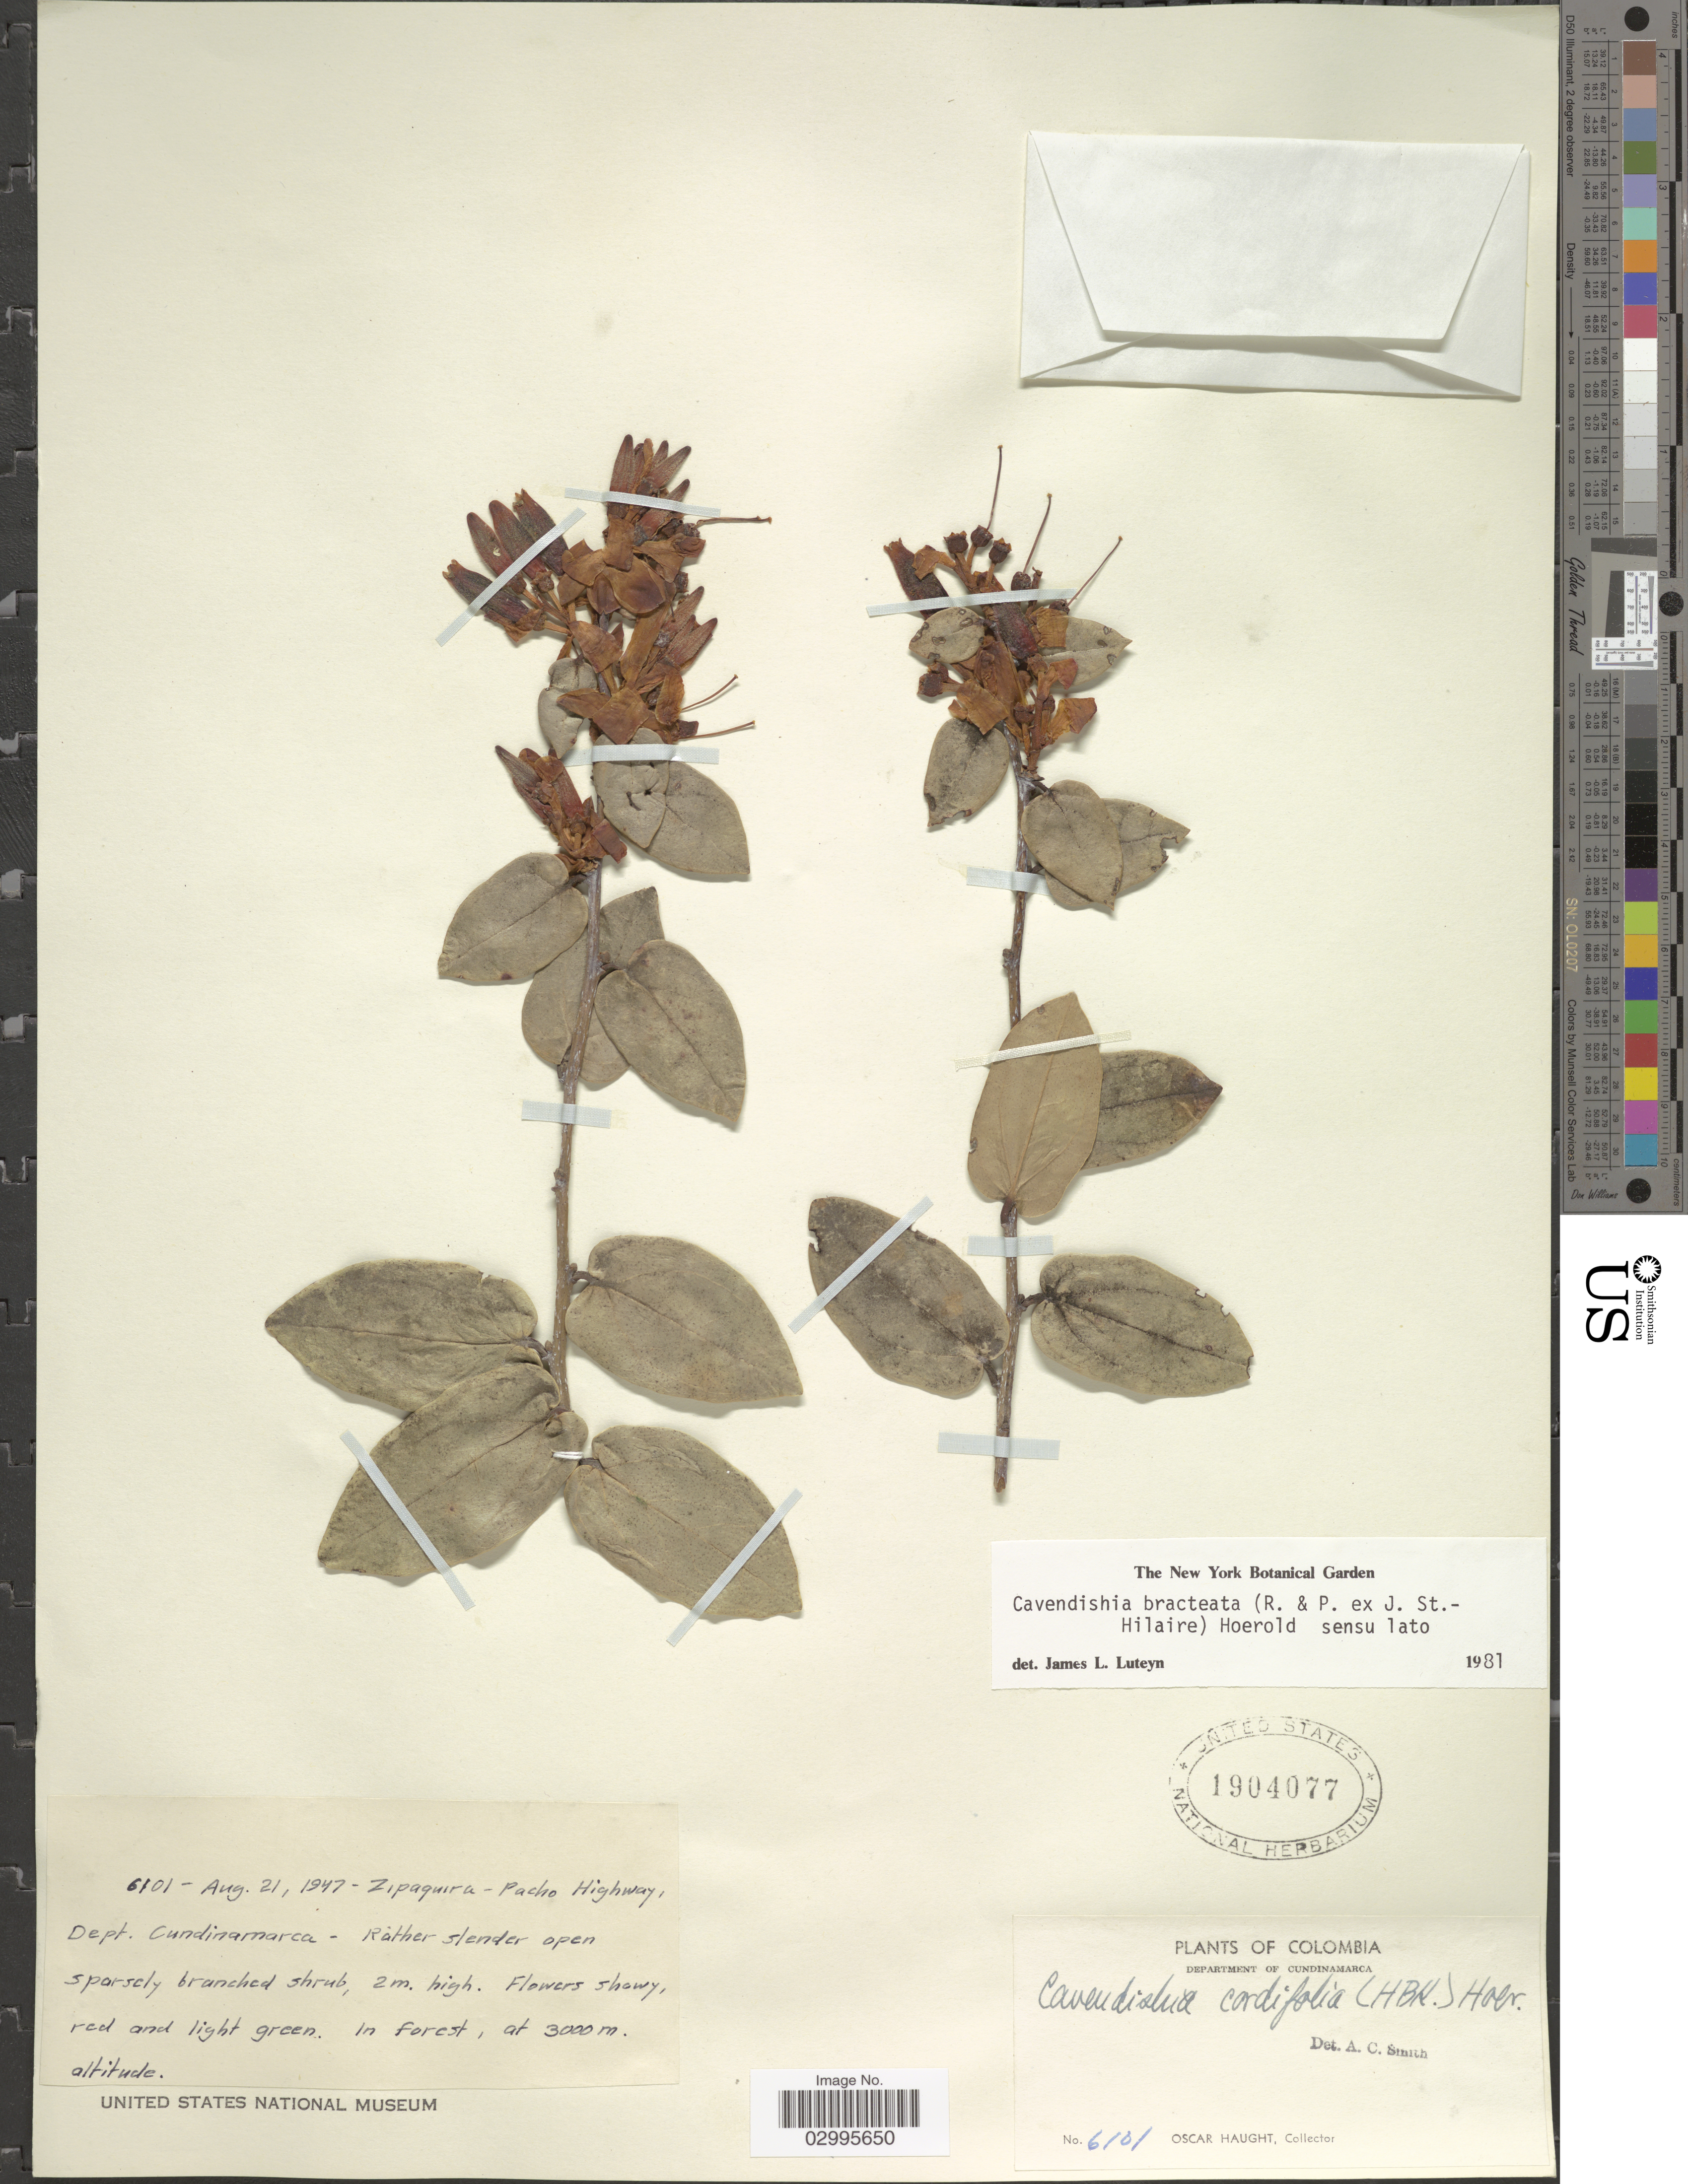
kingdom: Plantae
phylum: Tracheophyta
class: Magnoliopsida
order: Ericales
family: Ericaceae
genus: Cavendishia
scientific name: Cavendishia bracteata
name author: (Ruiz & Pav. ex J. St.-Hil.) Hoerold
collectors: O. Haught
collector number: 6101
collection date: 1947-08-21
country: Colombia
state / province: Cundinamarca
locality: Zipaquira - Pacho Highway, Dept. Cundinamarca.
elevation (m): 3000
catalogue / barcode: US 1904077